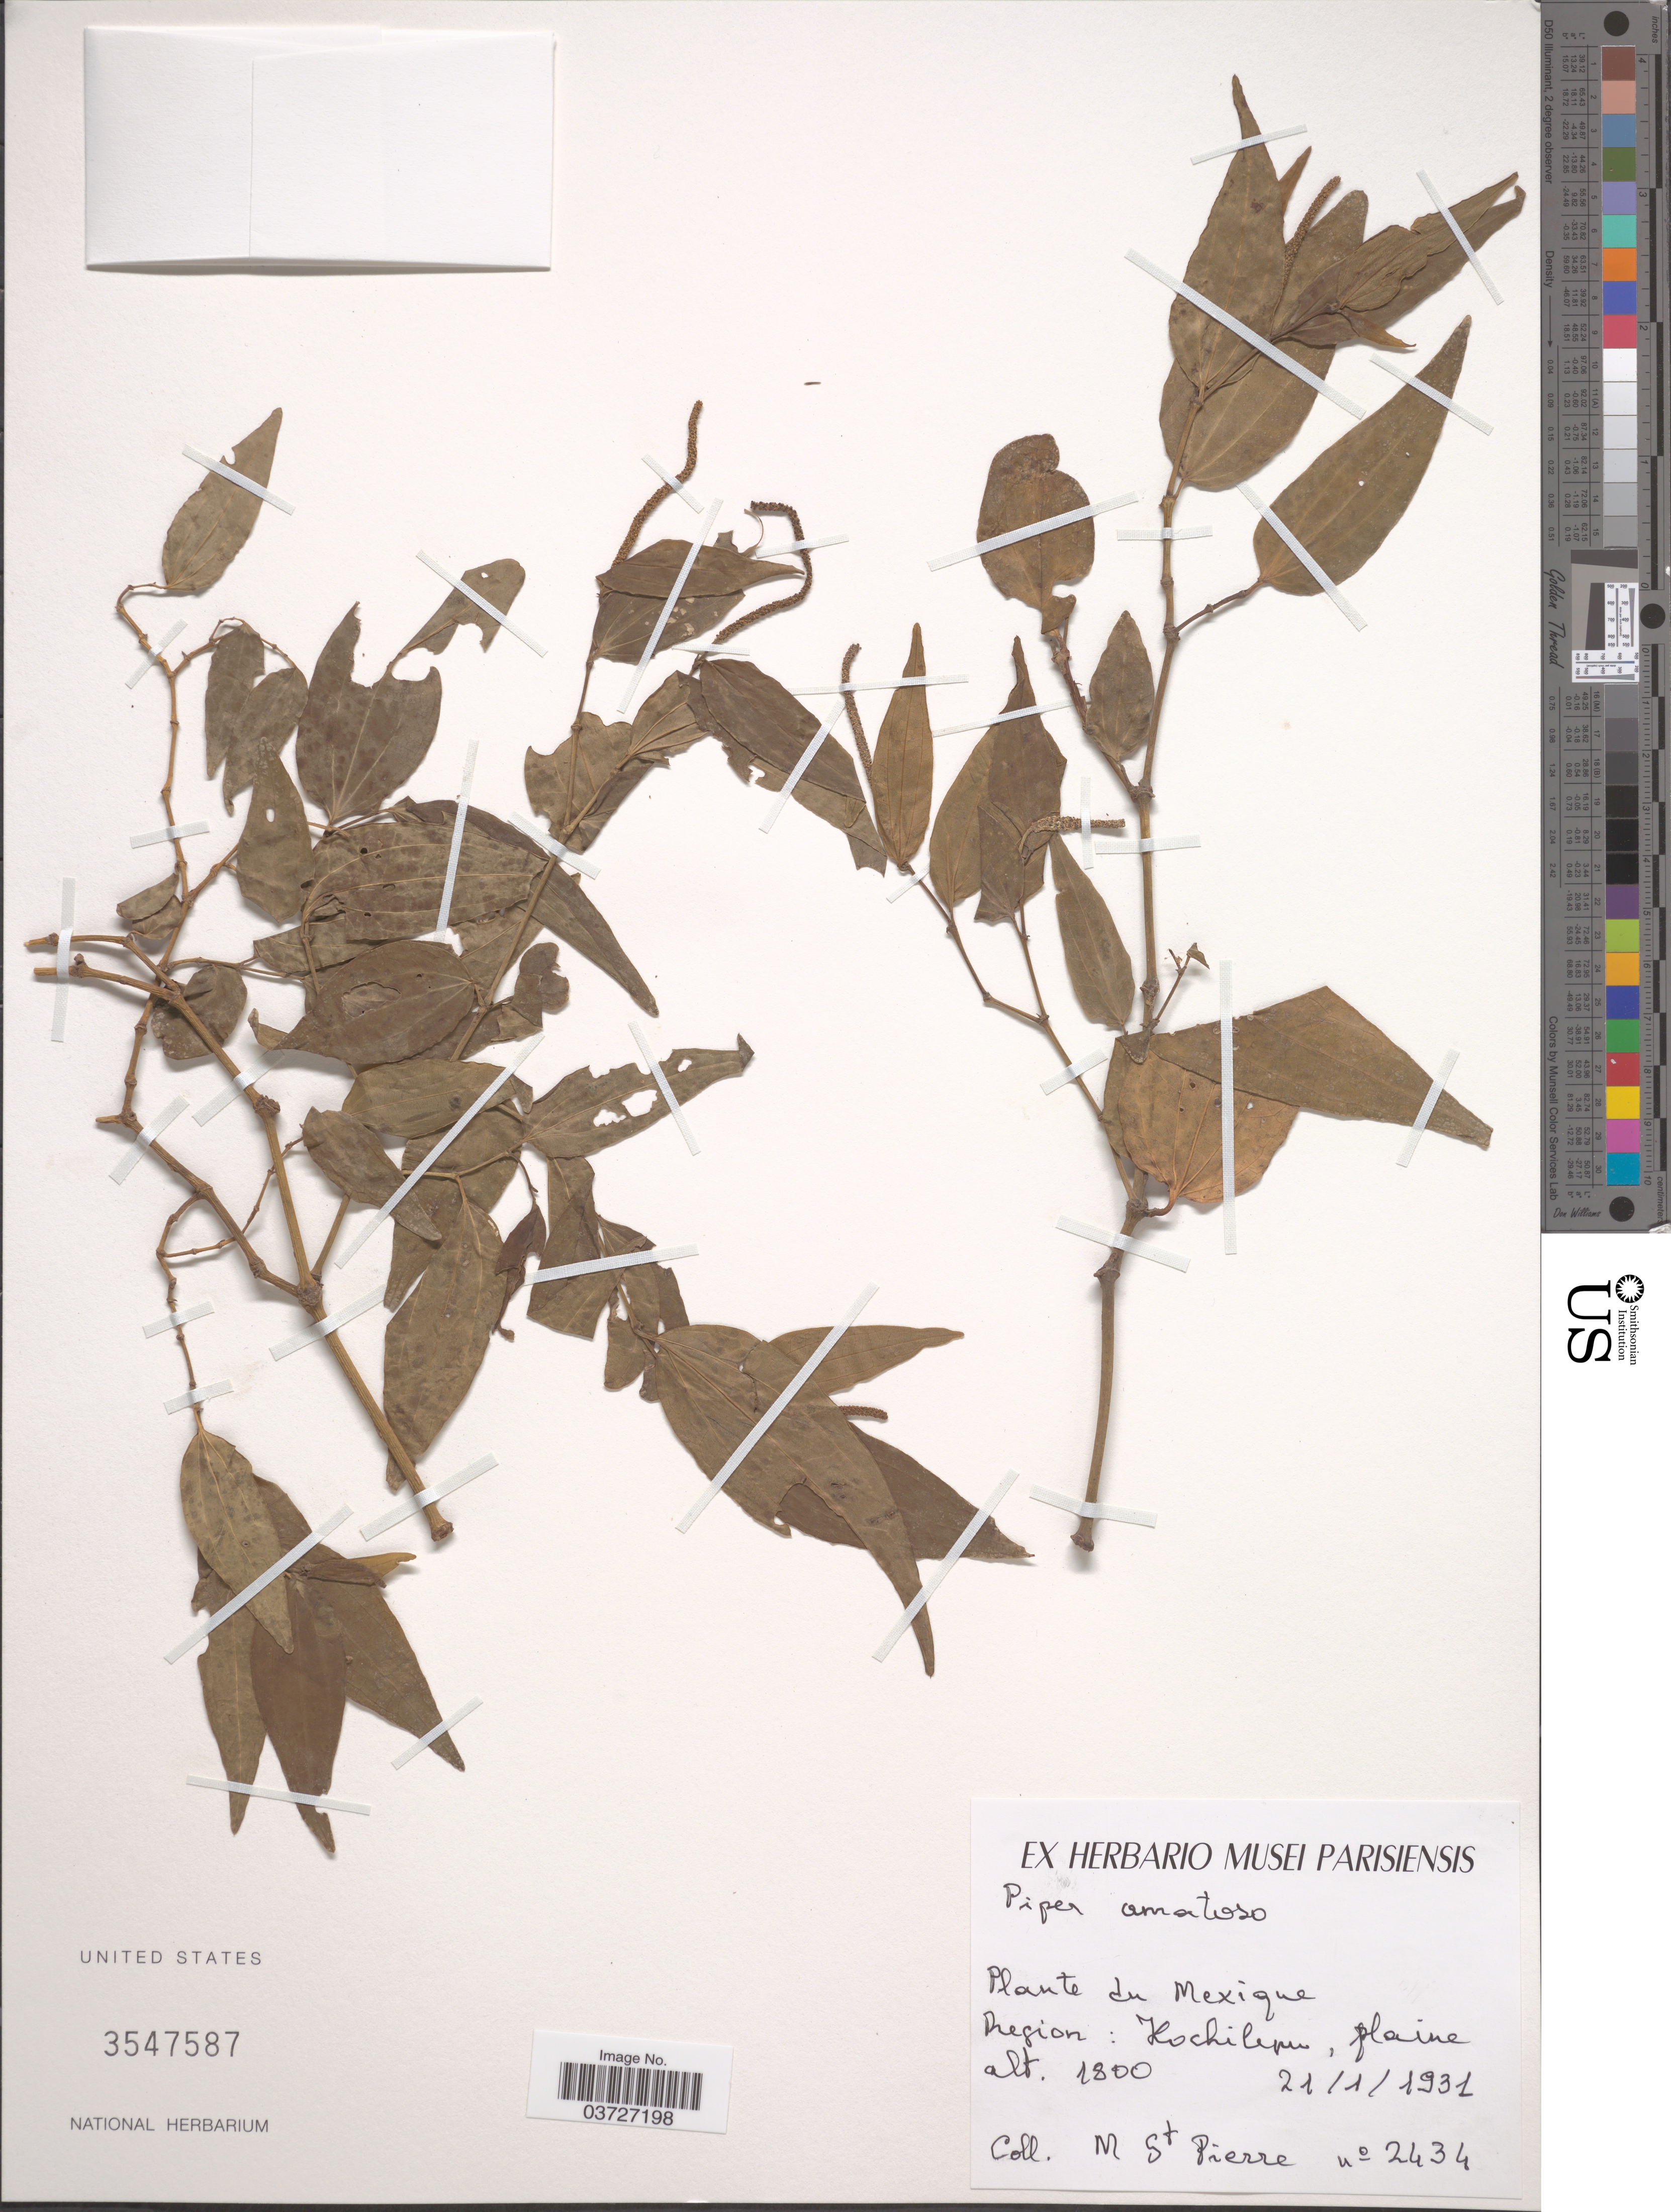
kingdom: Plantae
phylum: Tracheophyta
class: Magnoliopsida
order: Piperales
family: Piperaceae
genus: Piper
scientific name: Piper sp.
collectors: M. St. Pierre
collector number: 2434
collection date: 1931-01-21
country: Mexico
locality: Region: Xochilepec, plaine. [interpreted]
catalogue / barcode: US 3547587